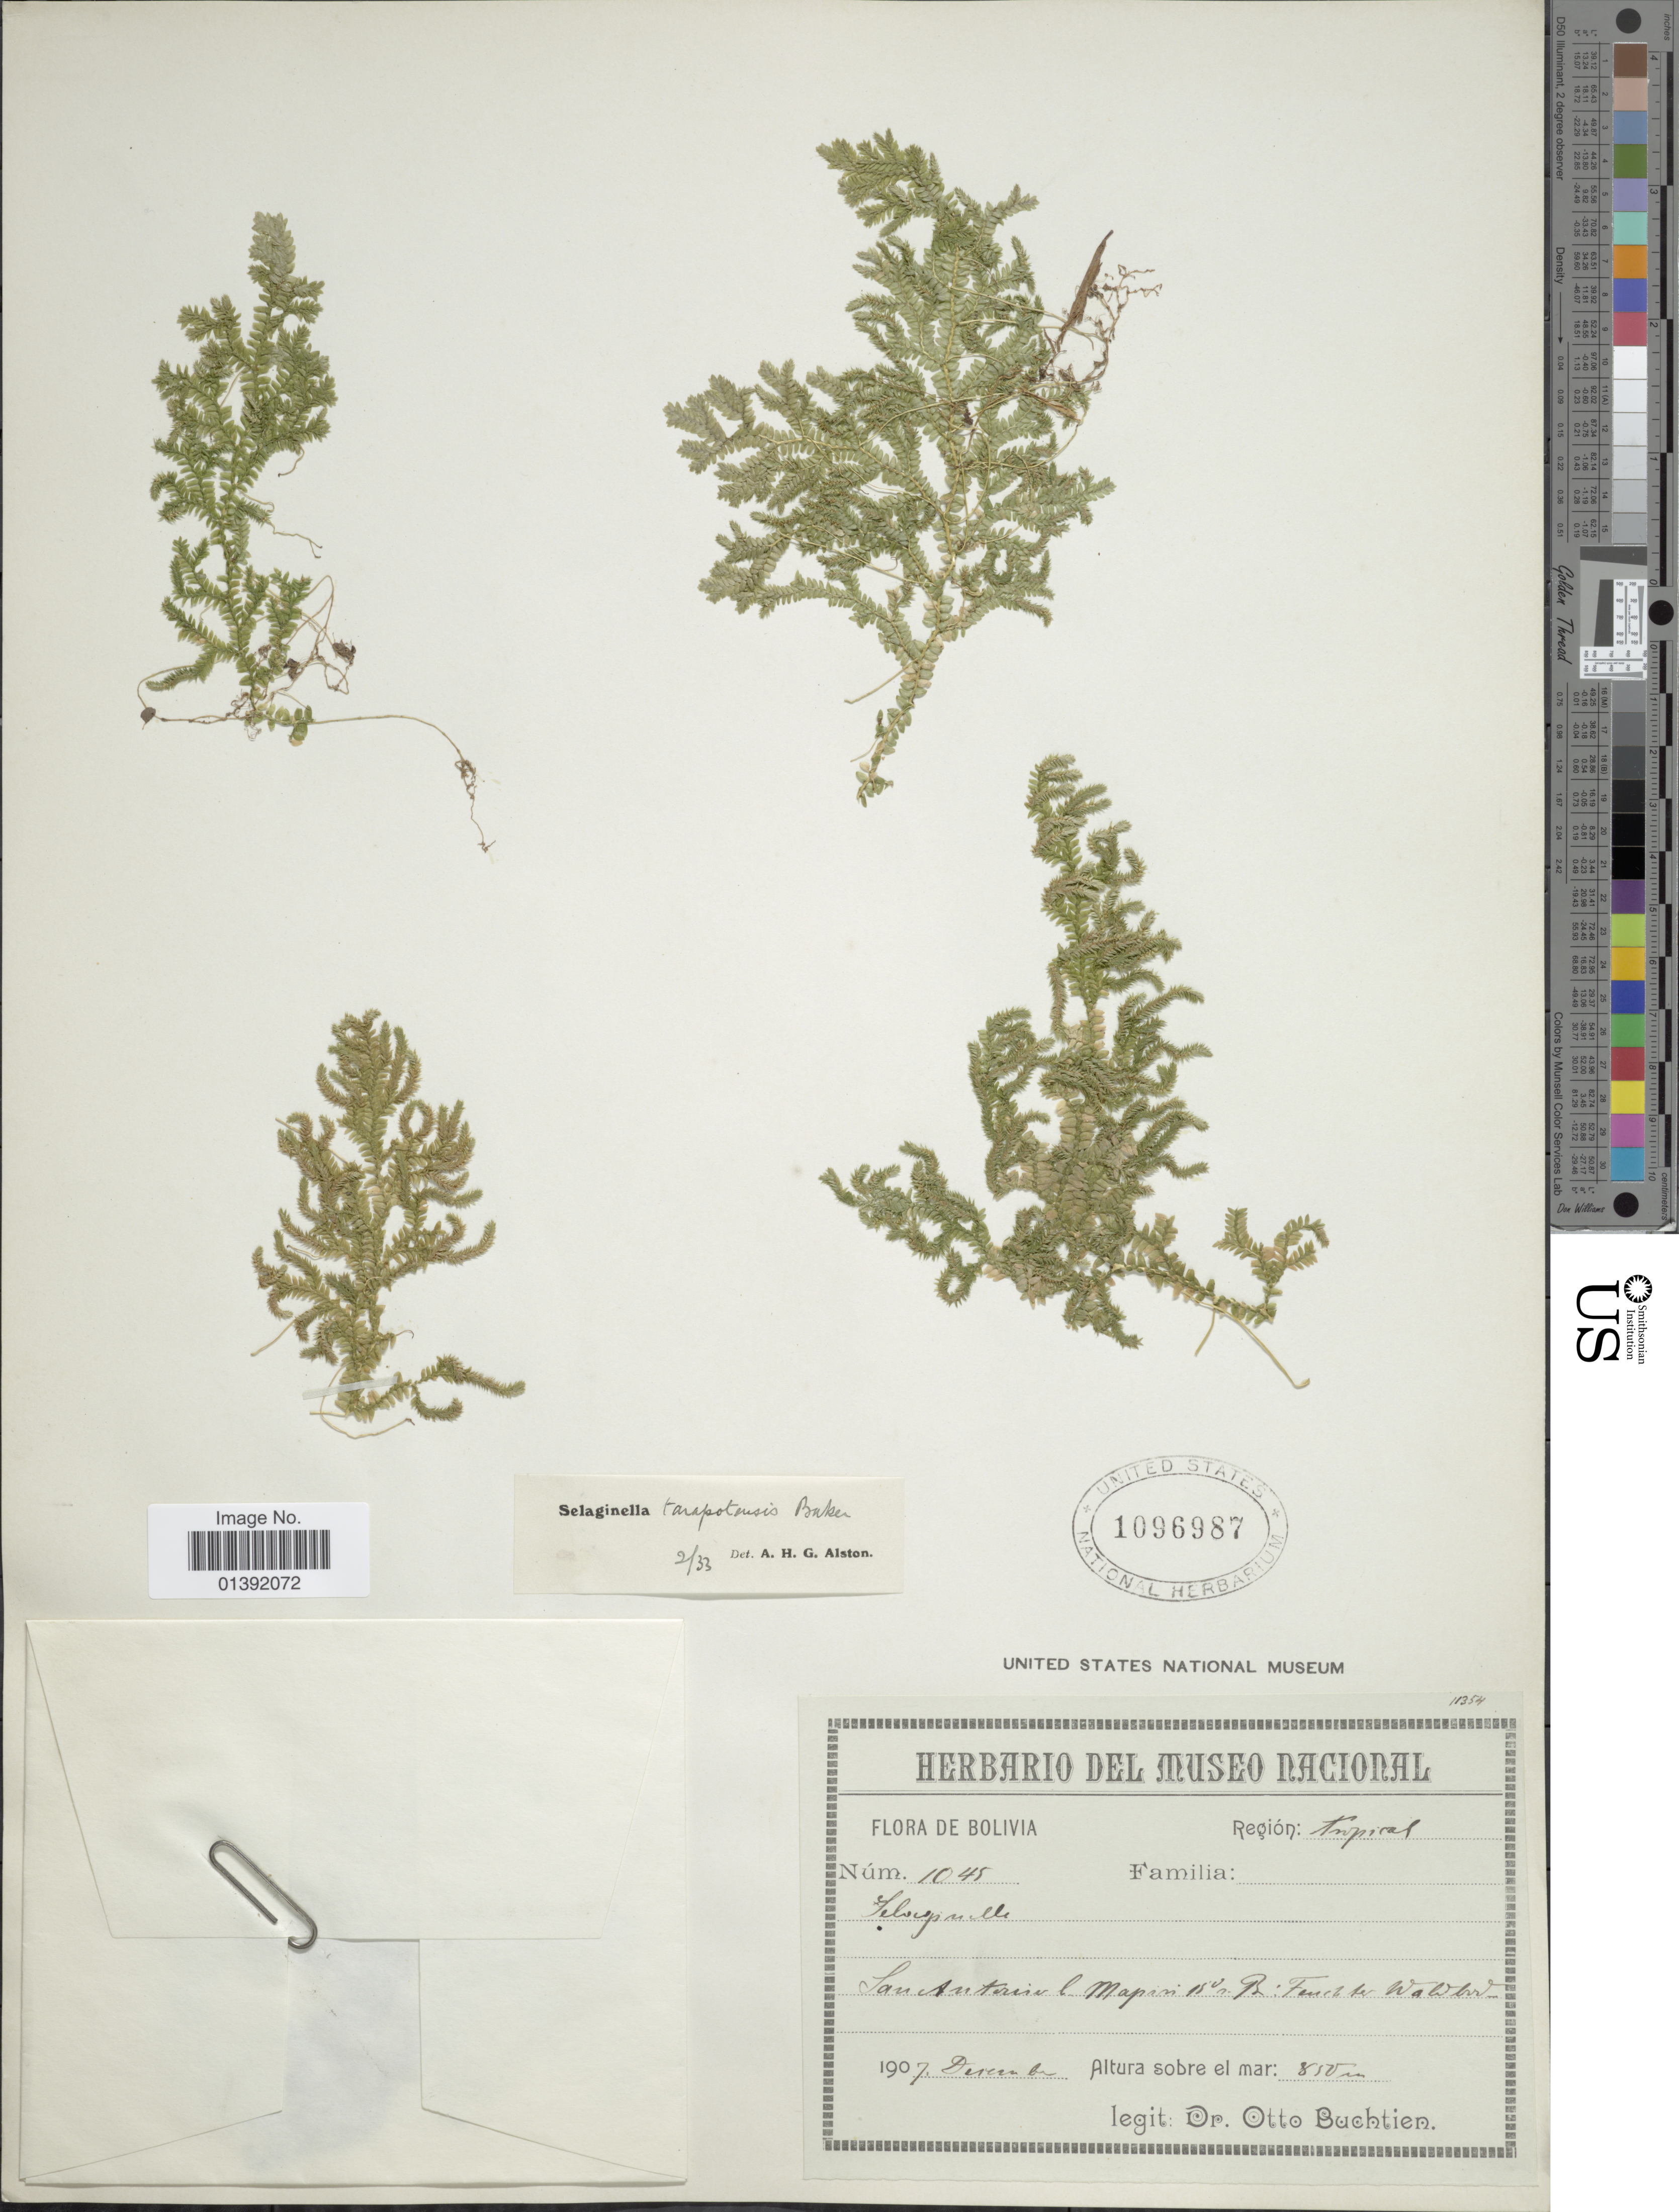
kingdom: Plantae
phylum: Tracheophyta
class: Lycopodiopsida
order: Selaginellales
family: Selaginellaceae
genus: Selaginella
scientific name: Selaginella tarapotensis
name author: Baker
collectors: O. Buchtien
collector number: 1045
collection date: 1907-12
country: Bolivia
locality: San Antonio l. Mapiri. 15°n Br.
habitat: Frisch bei Waldern.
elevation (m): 850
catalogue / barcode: US 1096987